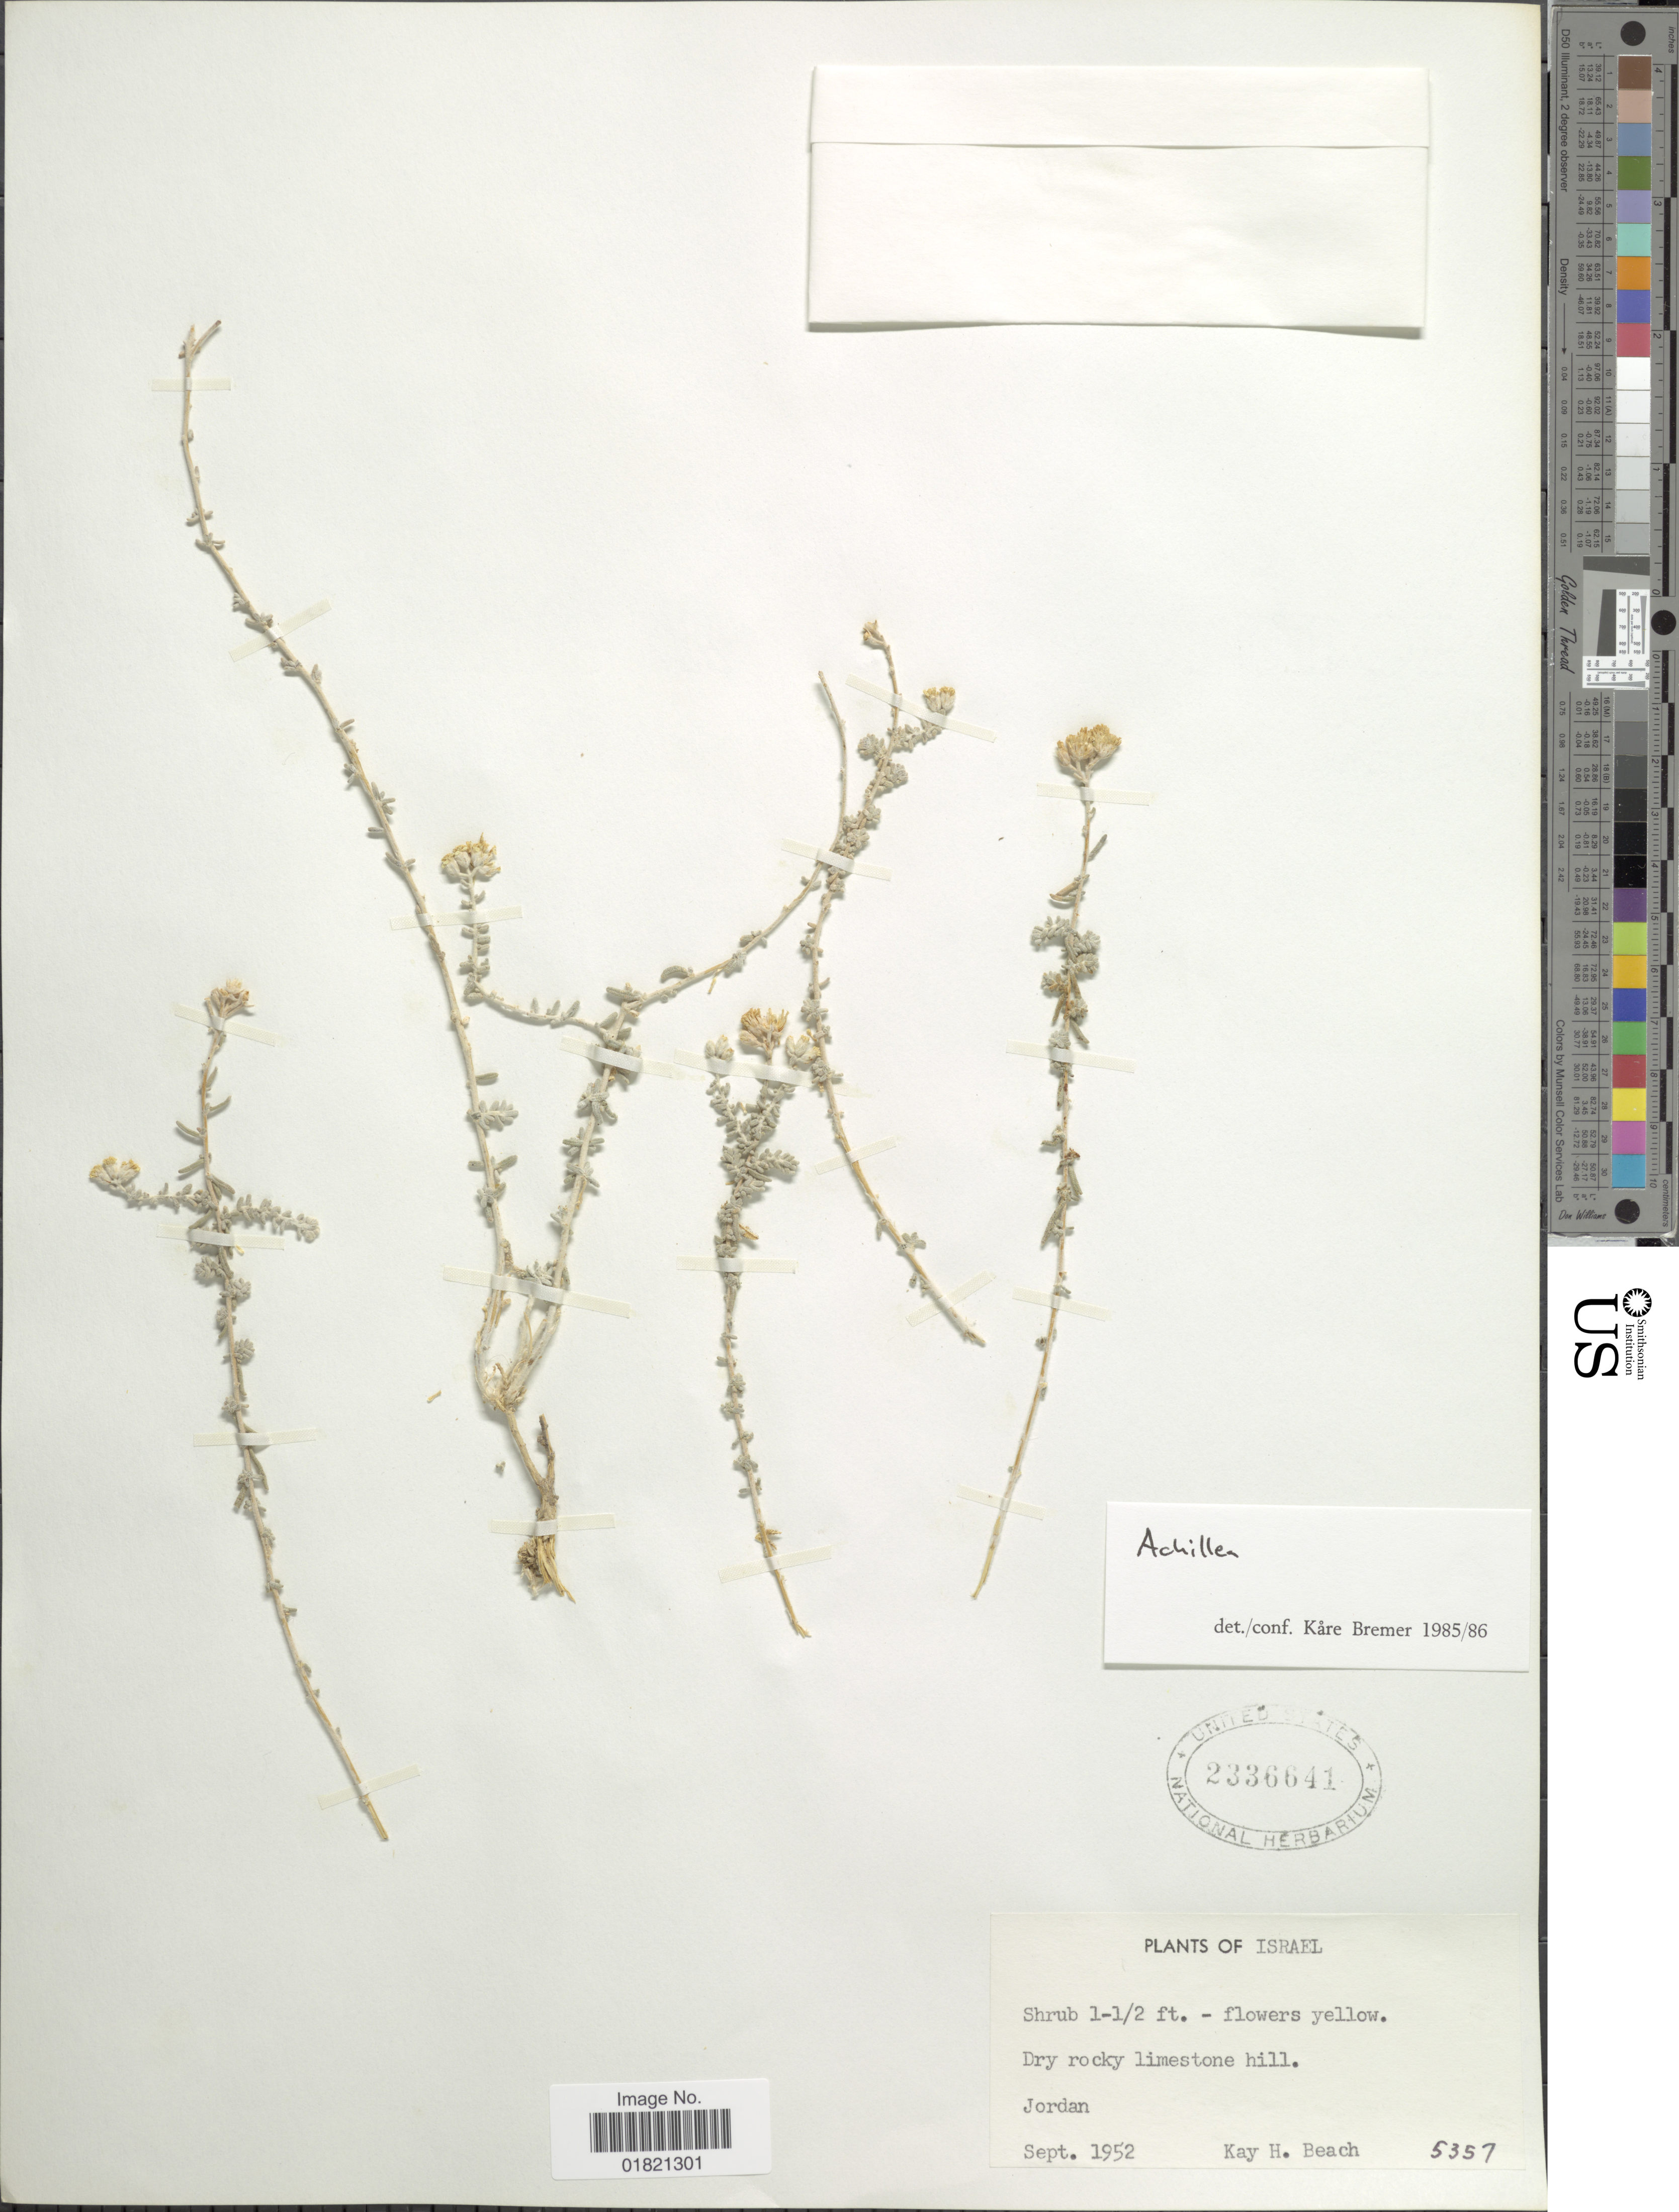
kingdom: Plantae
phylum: Tracheophyta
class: Magnoliopsida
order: Asterales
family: Asteraceae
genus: Achillea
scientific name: Achillea sp.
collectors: K. H. Beach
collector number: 5357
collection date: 1952-09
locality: Jordan. Israel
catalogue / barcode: US 2336641